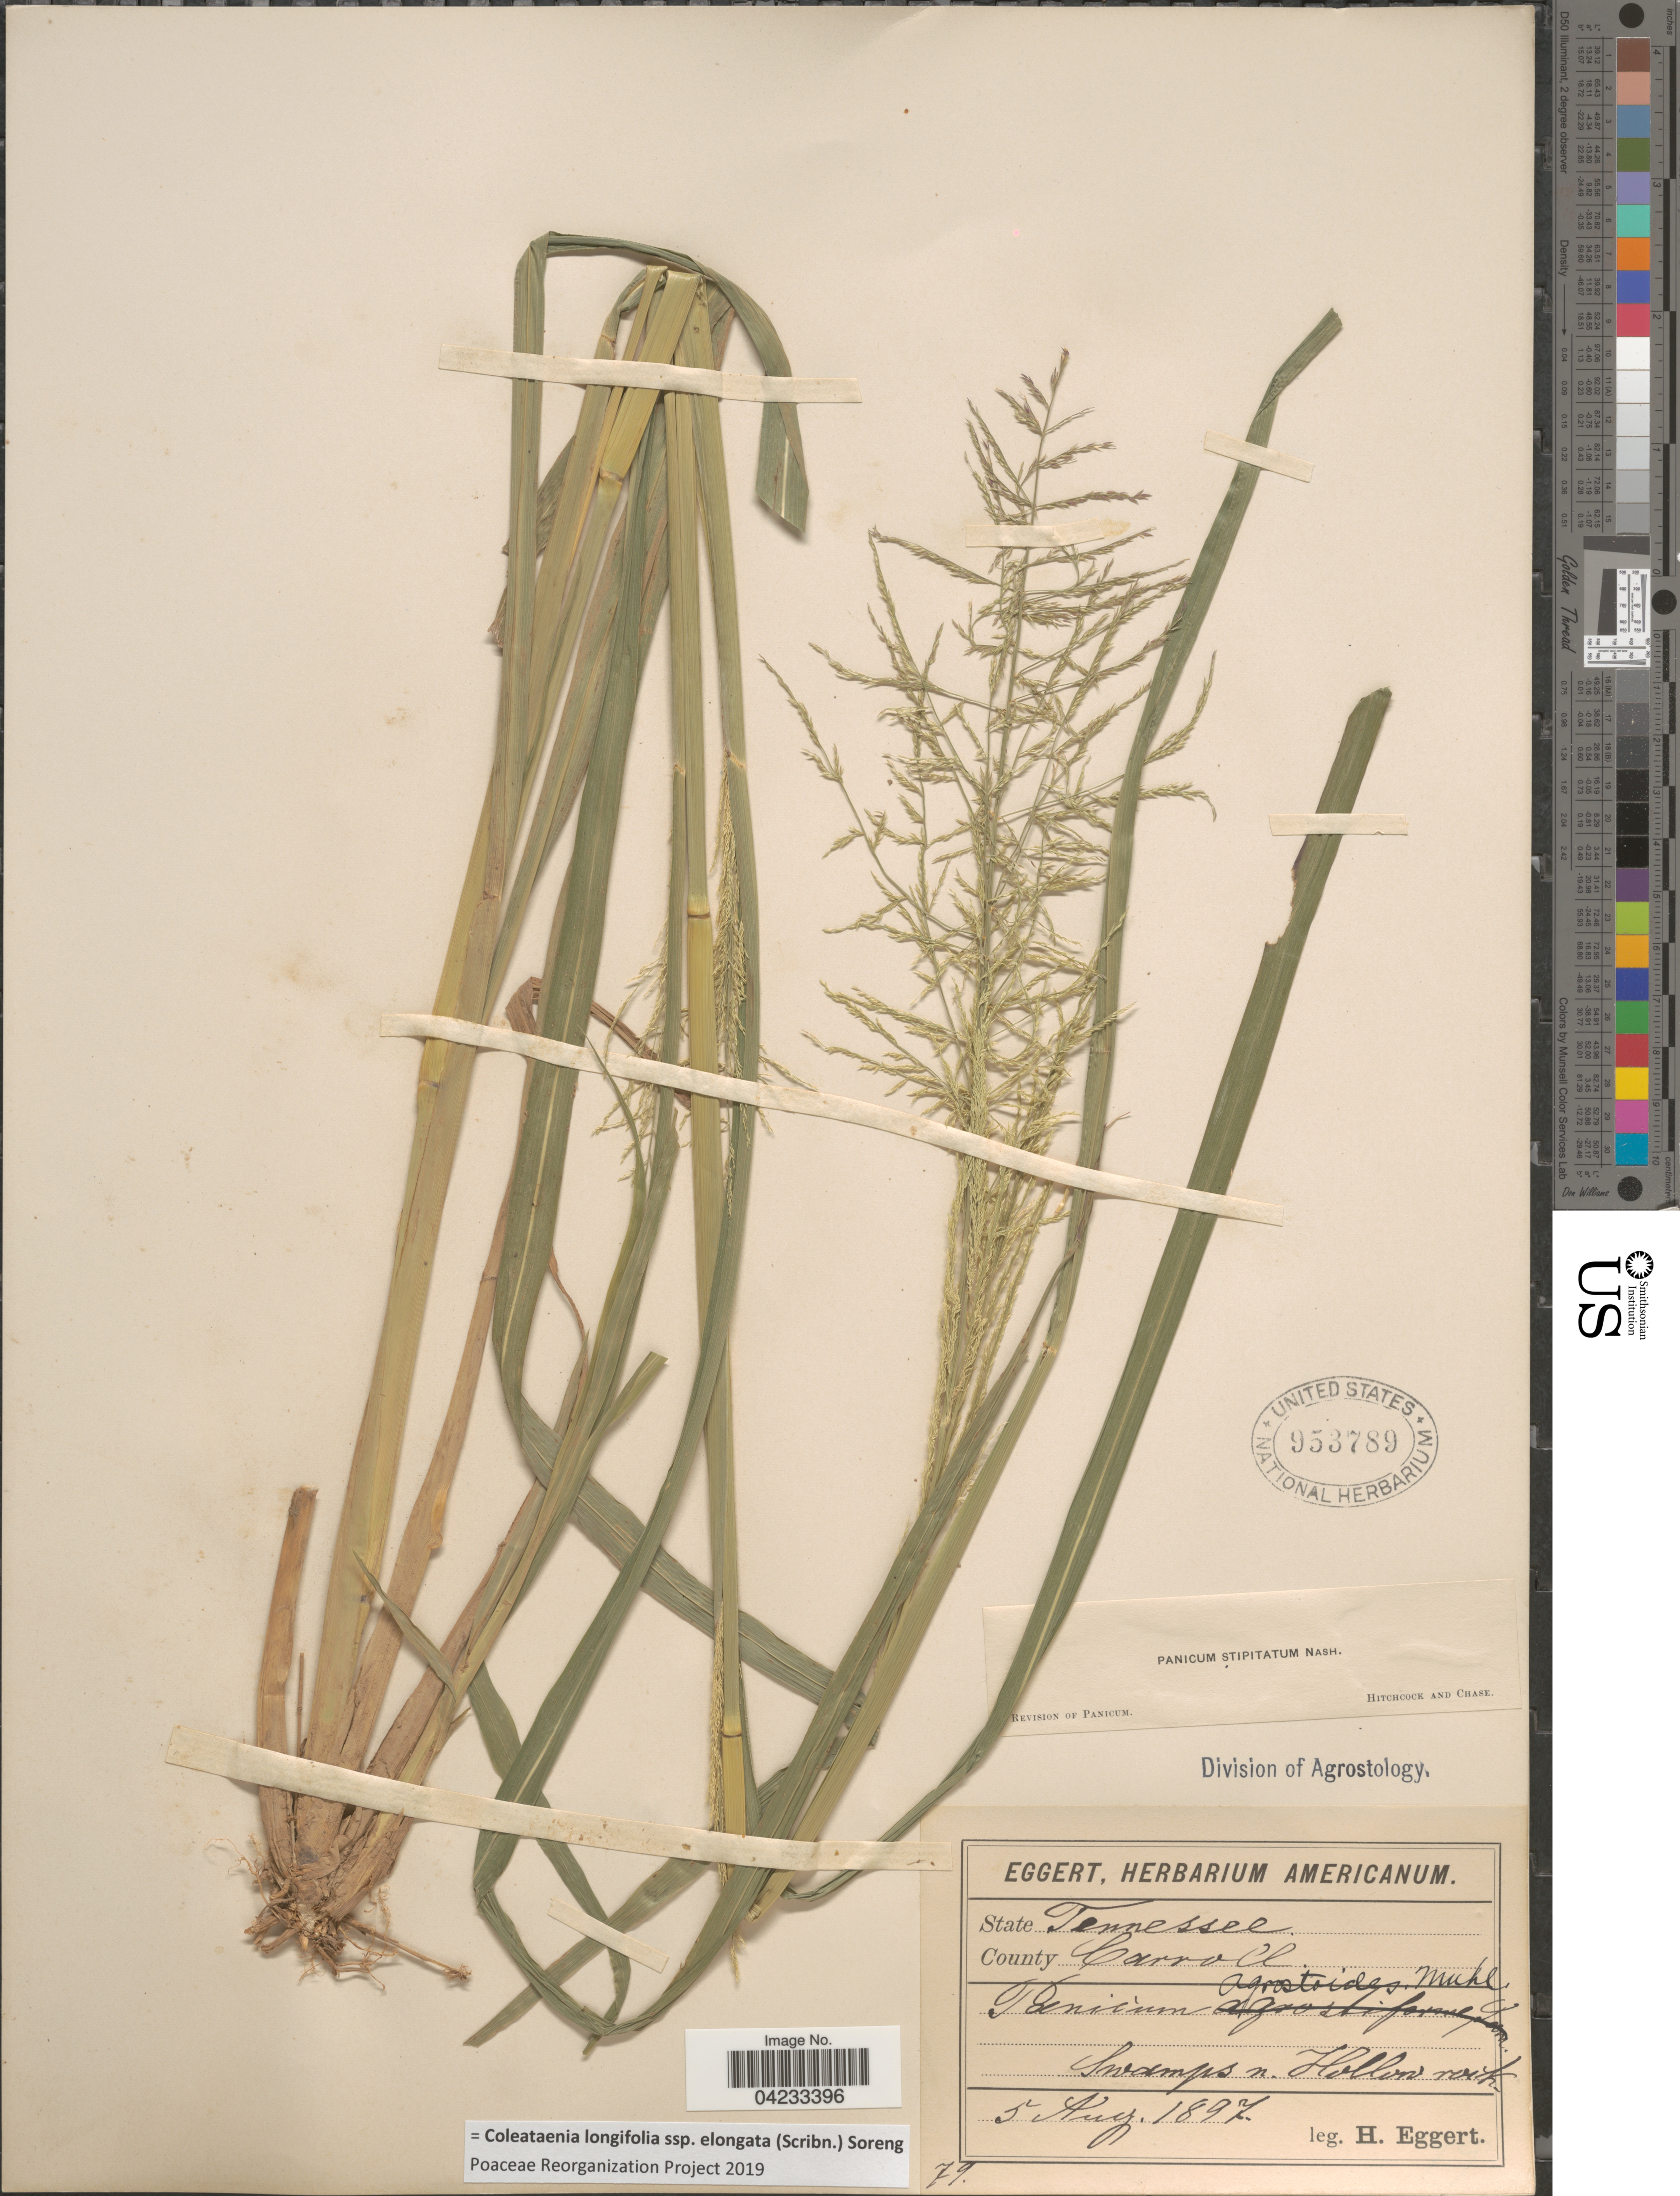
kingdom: Plantae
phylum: Tracheophyta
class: Liliopsida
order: Poales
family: Poaceae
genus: Coleataenia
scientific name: Coleataenia longifolia subsp. elongata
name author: (Scribn.) Soreng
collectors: H. Eggert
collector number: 79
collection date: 1897-08-05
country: United States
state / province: Tennessee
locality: County Carroll. Swamps n. Hollow rock.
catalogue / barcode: US 953789